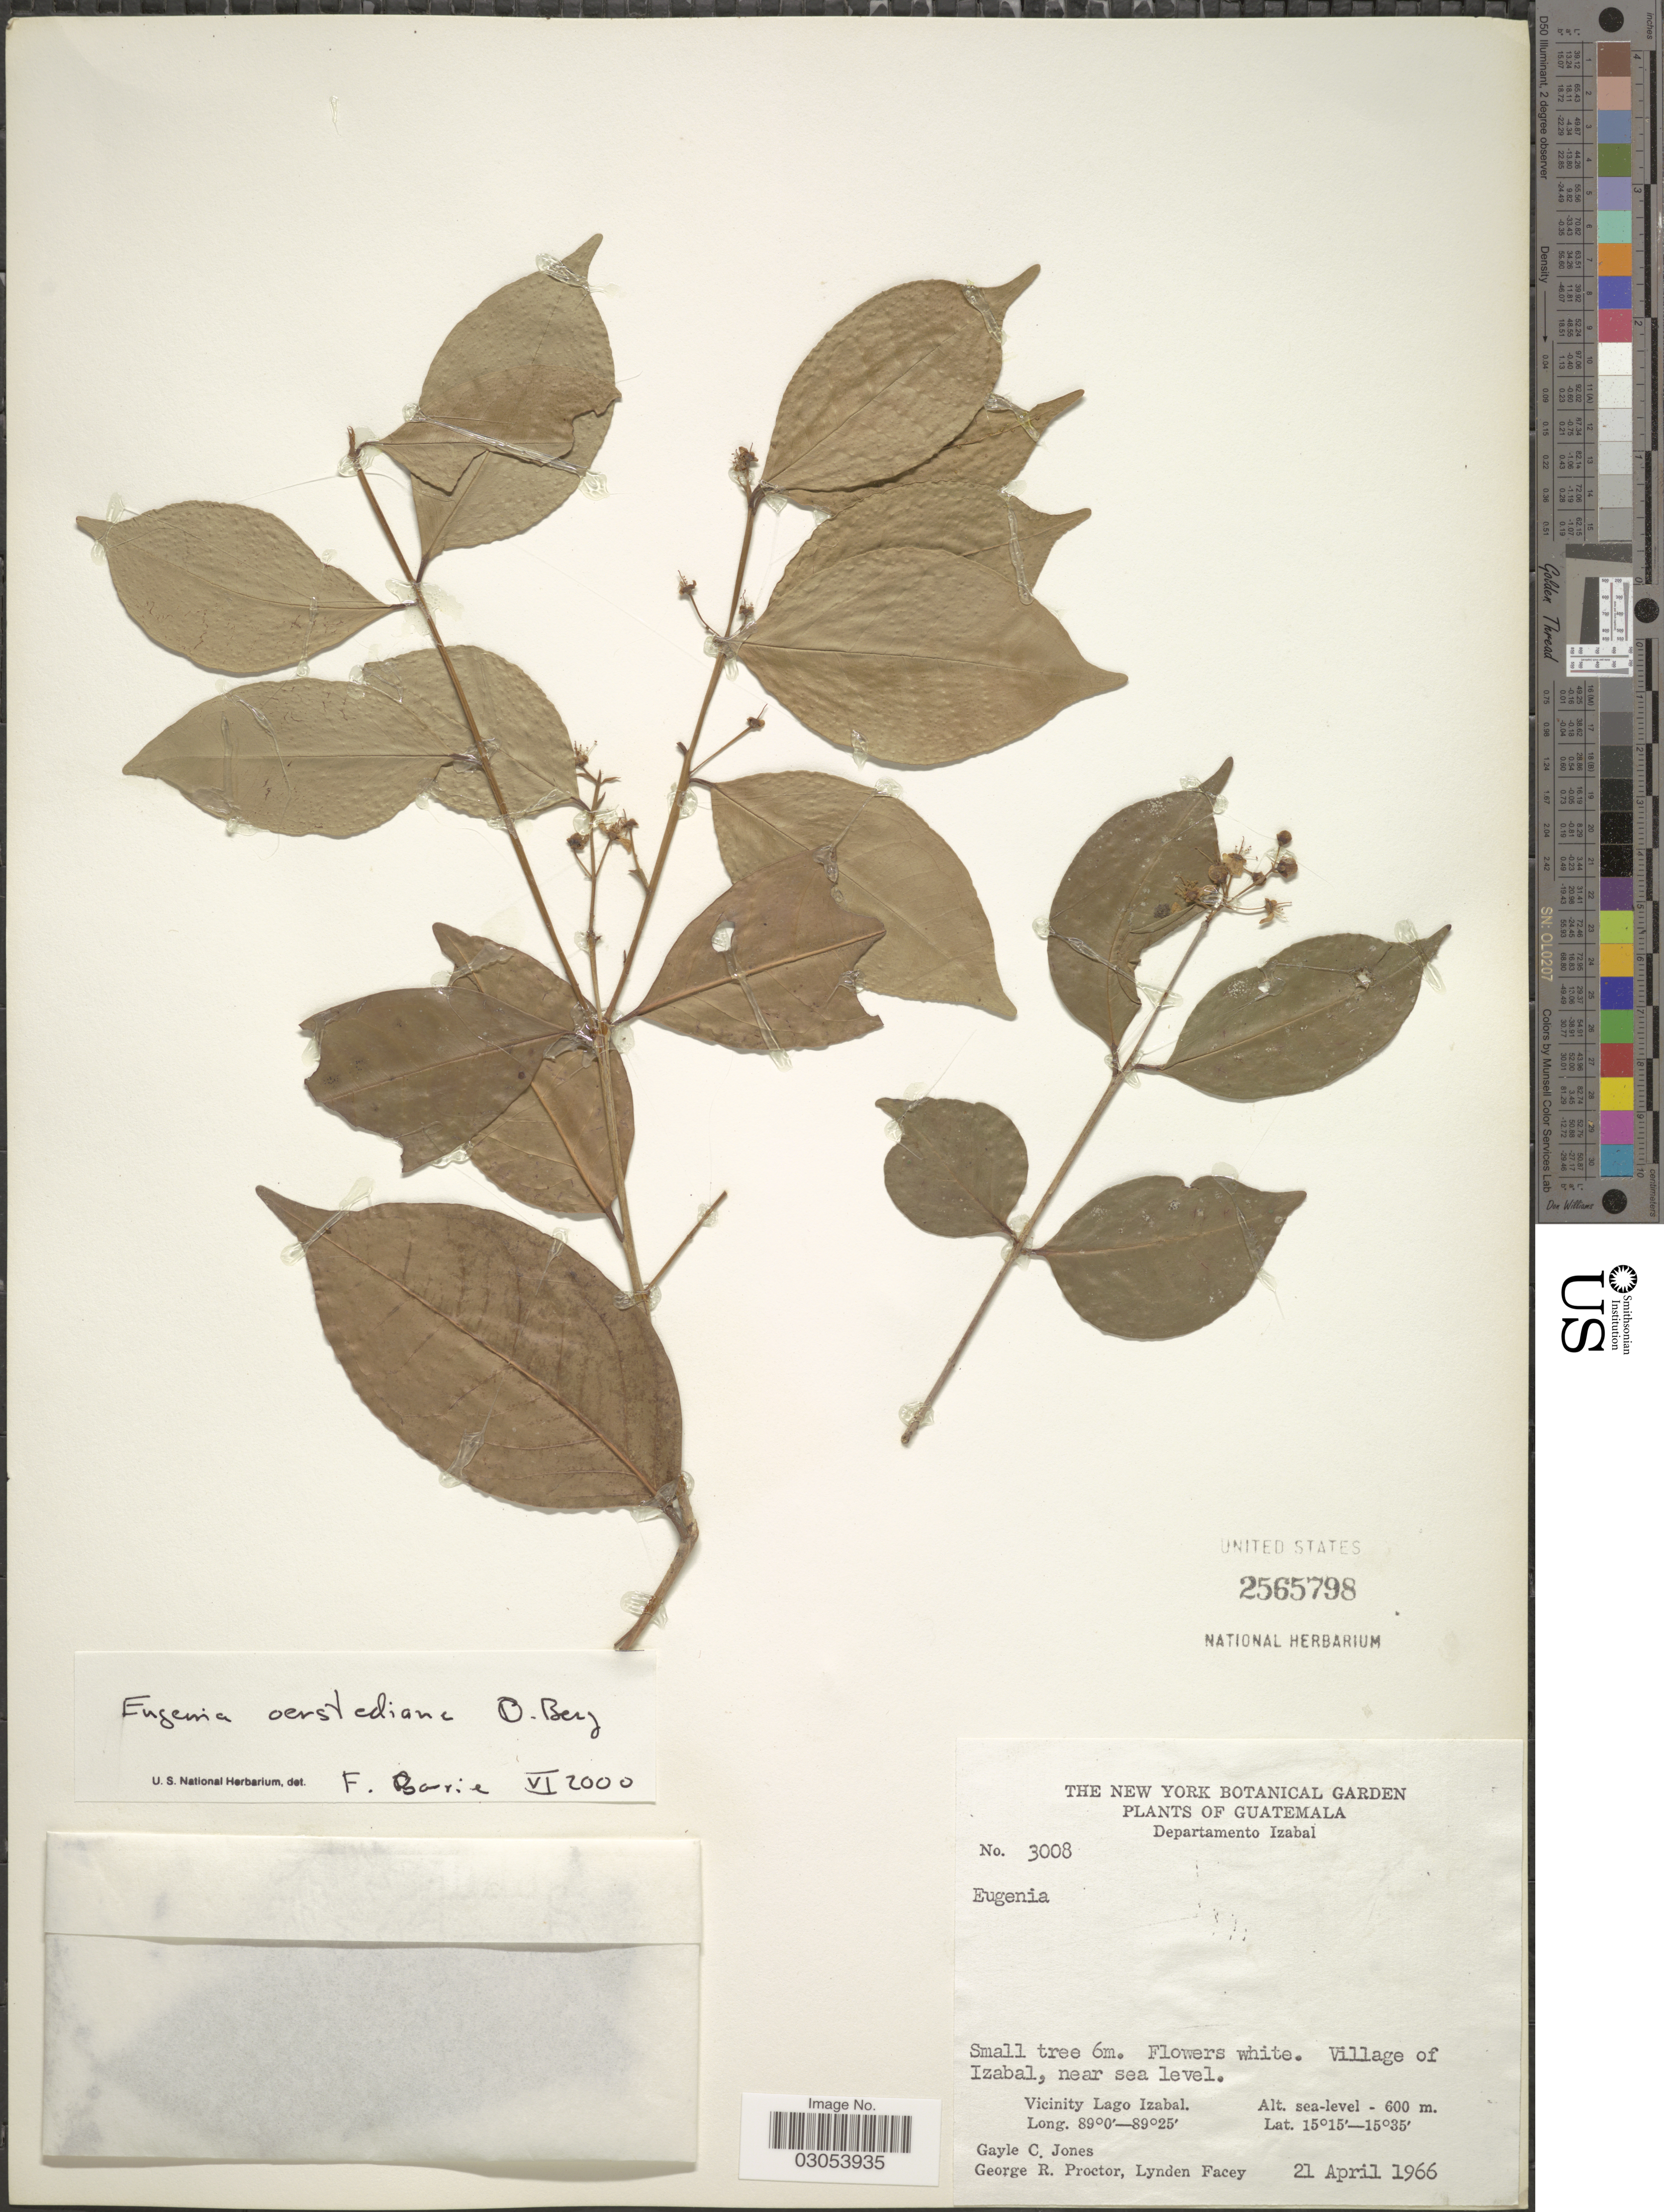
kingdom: Plantae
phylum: Tracheophyta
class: Magnoliopsida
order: Myrtales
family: Myrtaceae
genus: Eugenia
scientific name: Eugenia oerstediana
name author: O. Berg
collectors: G. C. Jones, G. R. Proctor & L. Facey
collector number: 3008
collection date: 1966-04-21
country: Guatemala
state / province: Izabal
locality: Departamento Izabal, Village of Izabal, Vicinity Lago Izabal.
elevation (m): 0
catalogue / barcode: US 2565798